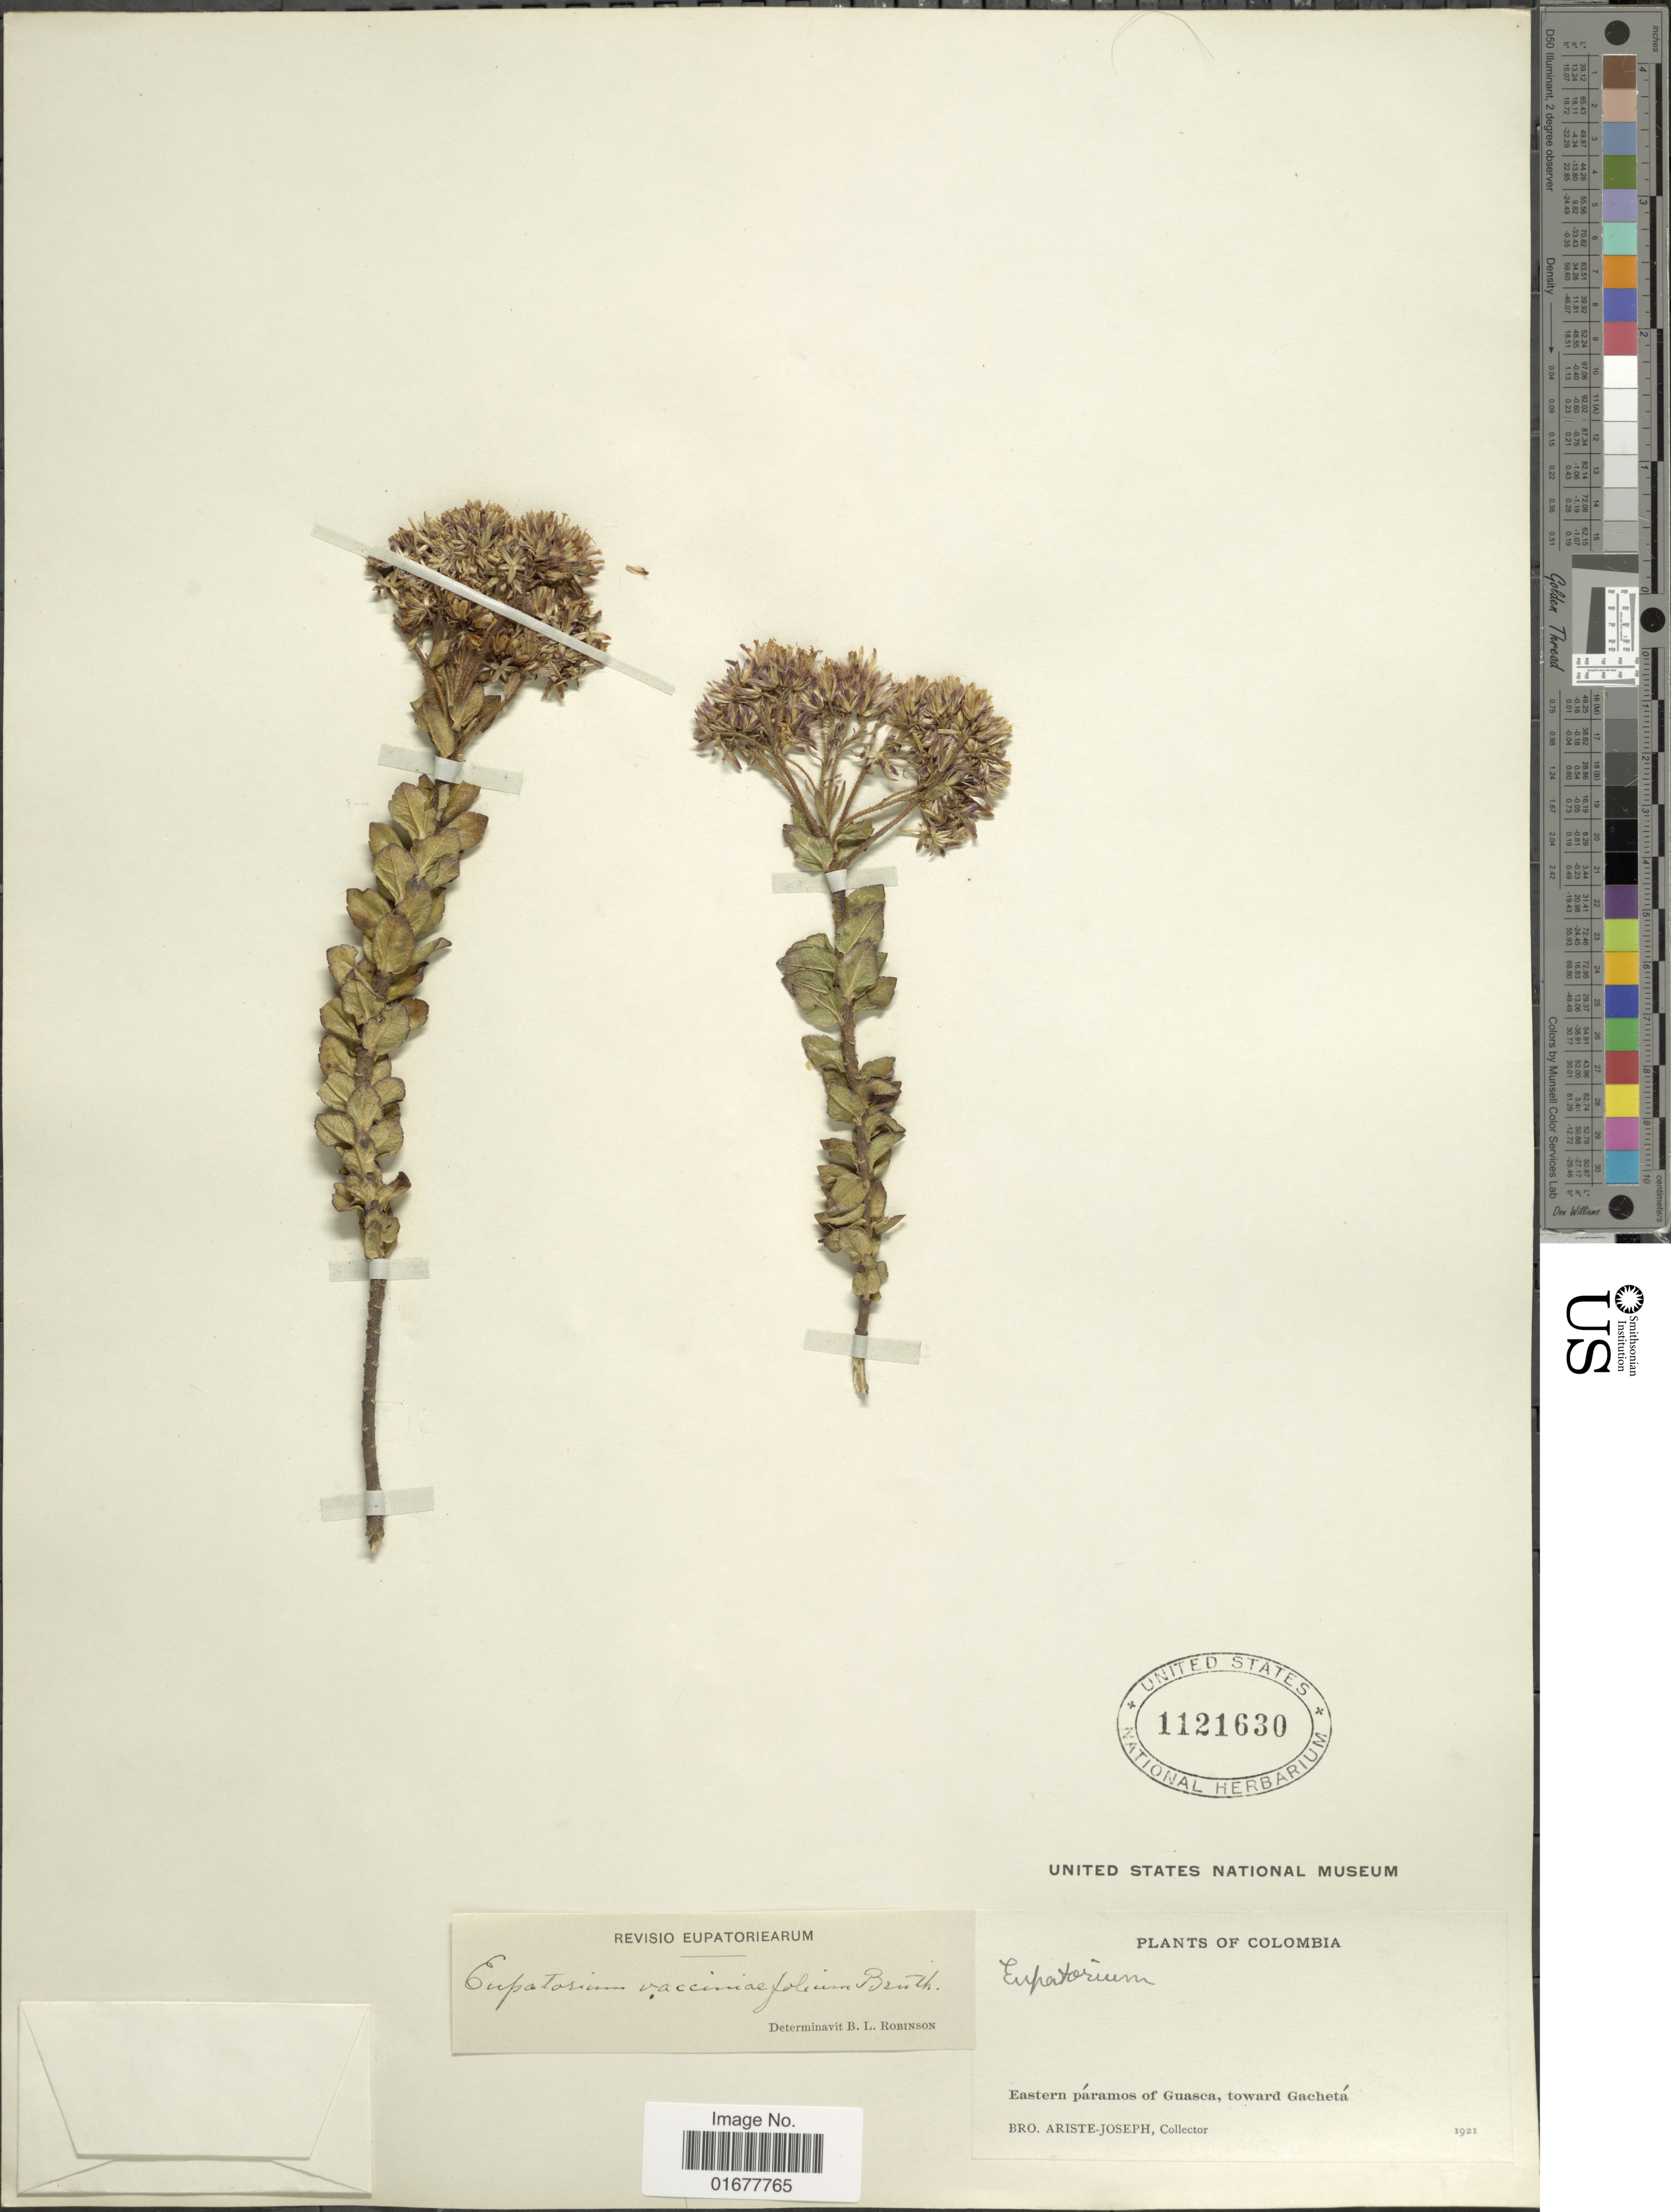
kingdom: Plantae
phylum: Tracheophyta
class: Magnoliopsida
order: Asterales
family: Asteraceae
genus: Ageratina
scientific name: Ageratina vacciniaefolia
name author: (Benth.) R.M. King & H. Rob.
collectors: Bro. Ariste-Joseph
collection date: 1921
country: Colombia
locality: Eastern paramos of Guasca, toward Gacheta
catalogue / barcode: US 1121630